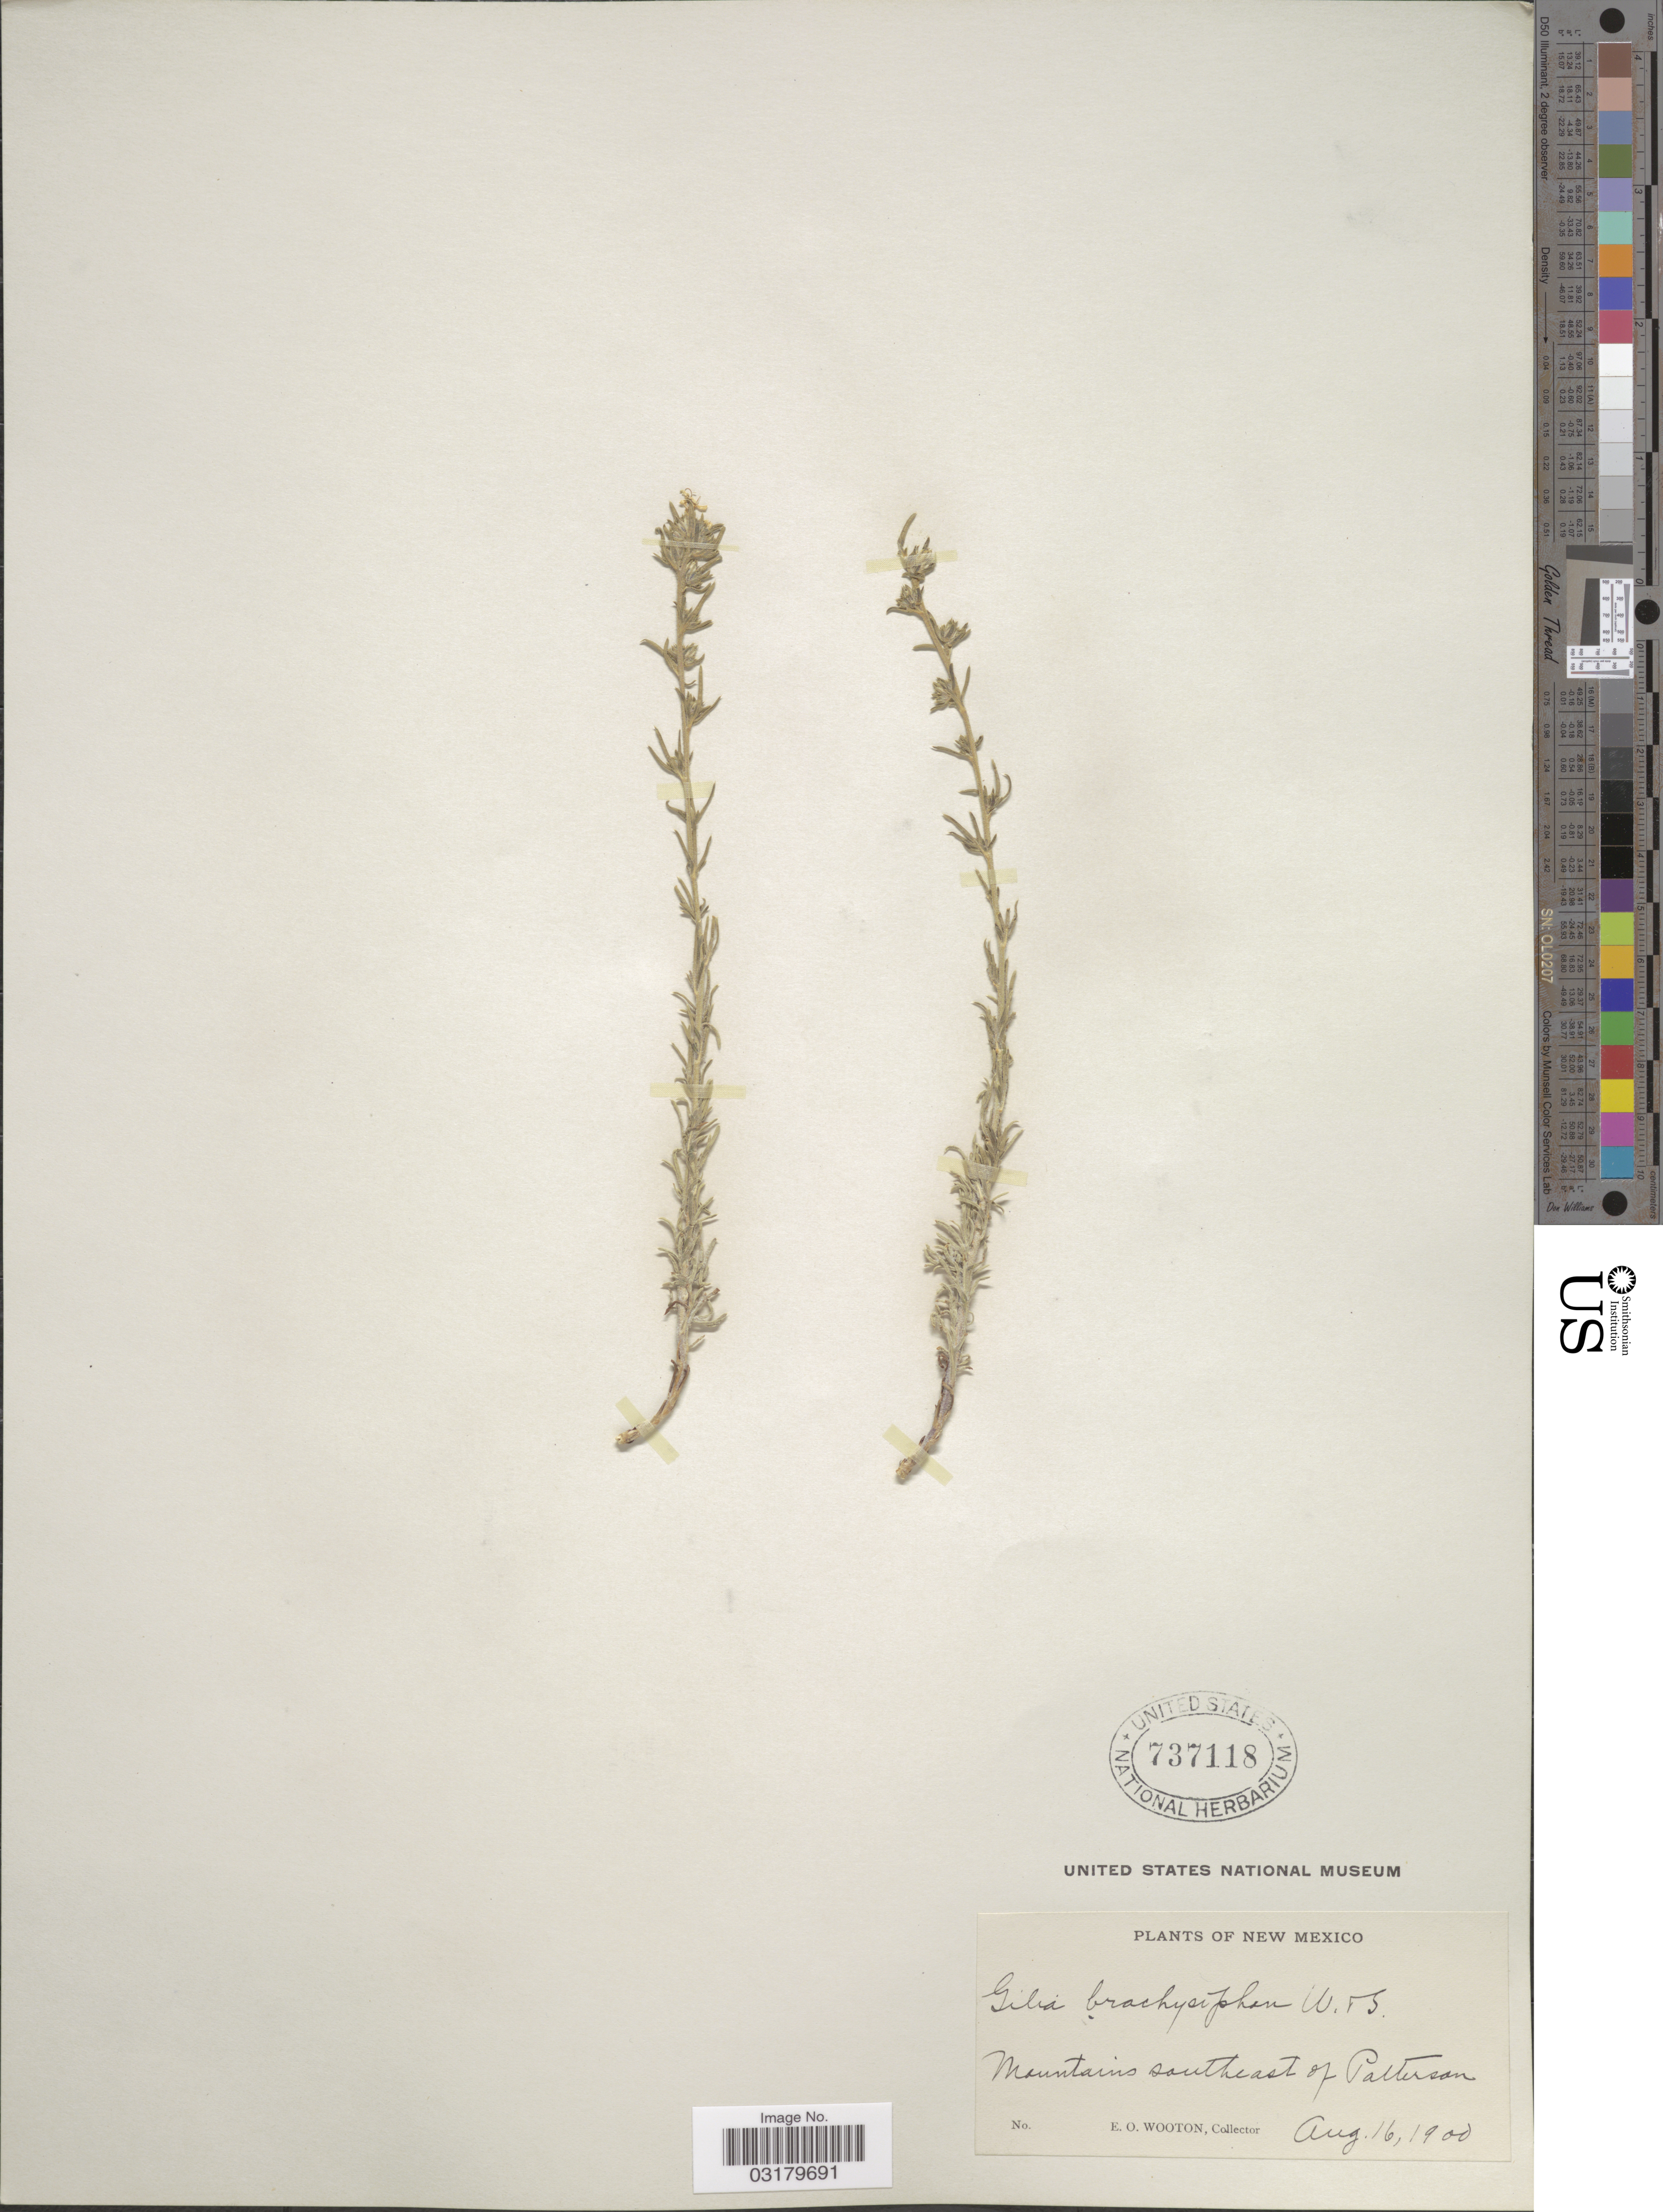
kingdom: Plantae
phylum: Tracheophyta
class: Magnoliopsida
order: Ericales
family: Polemoniaceae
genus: Ipomopsis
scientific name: Ipomopsis polyantha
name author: (Rydb.) V.E. Grant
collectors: E. O. Wooton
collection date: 1900-08-16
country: United States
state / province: New Mexico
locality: Mountains southeast of Patterson.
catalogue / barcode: US 737118